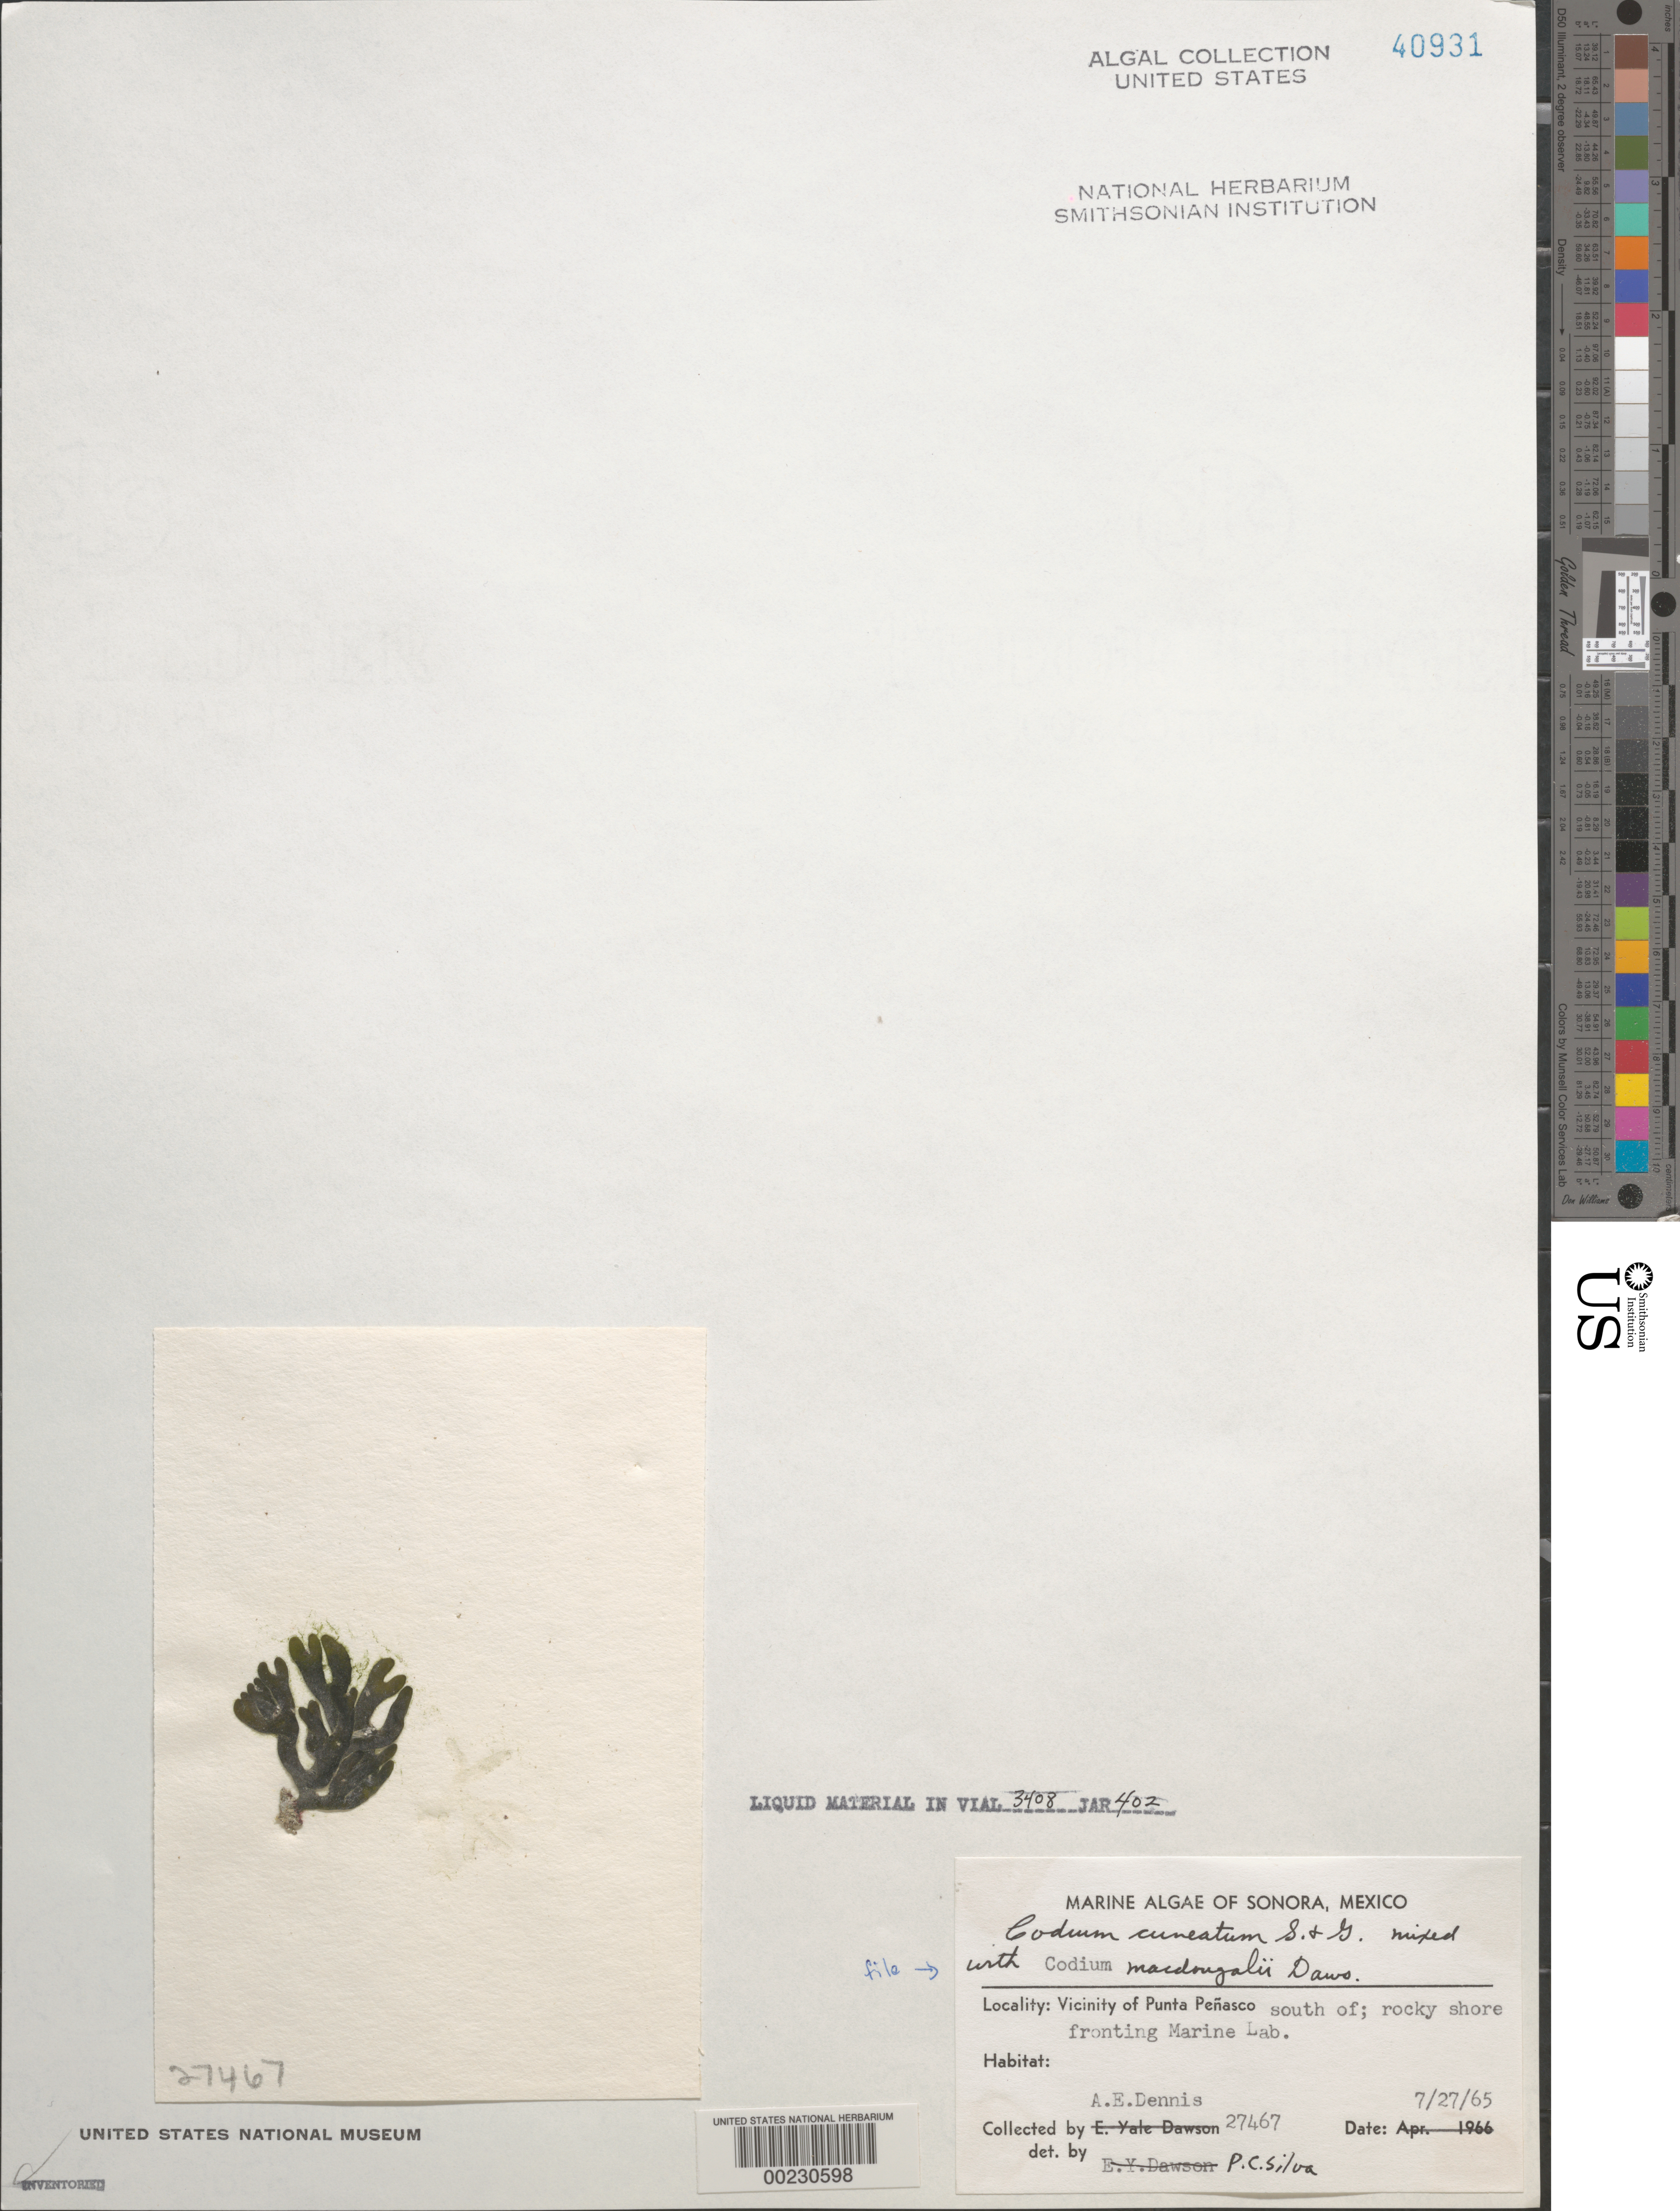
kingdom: Plantae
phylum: Chlorophyta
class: Ulvophyceae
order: Bryopsidales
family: Codiaceae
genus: Codium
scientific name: Codium brandegeei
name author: Setch. & N.L. Gardner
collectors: A. Dennis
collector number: EYD 27467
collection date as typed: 27 Jul 1965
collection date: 1965-07-27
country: Mexico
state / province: Sonora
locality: Marine laboratory shore, south of Punta Penasco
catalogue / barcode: US 40931